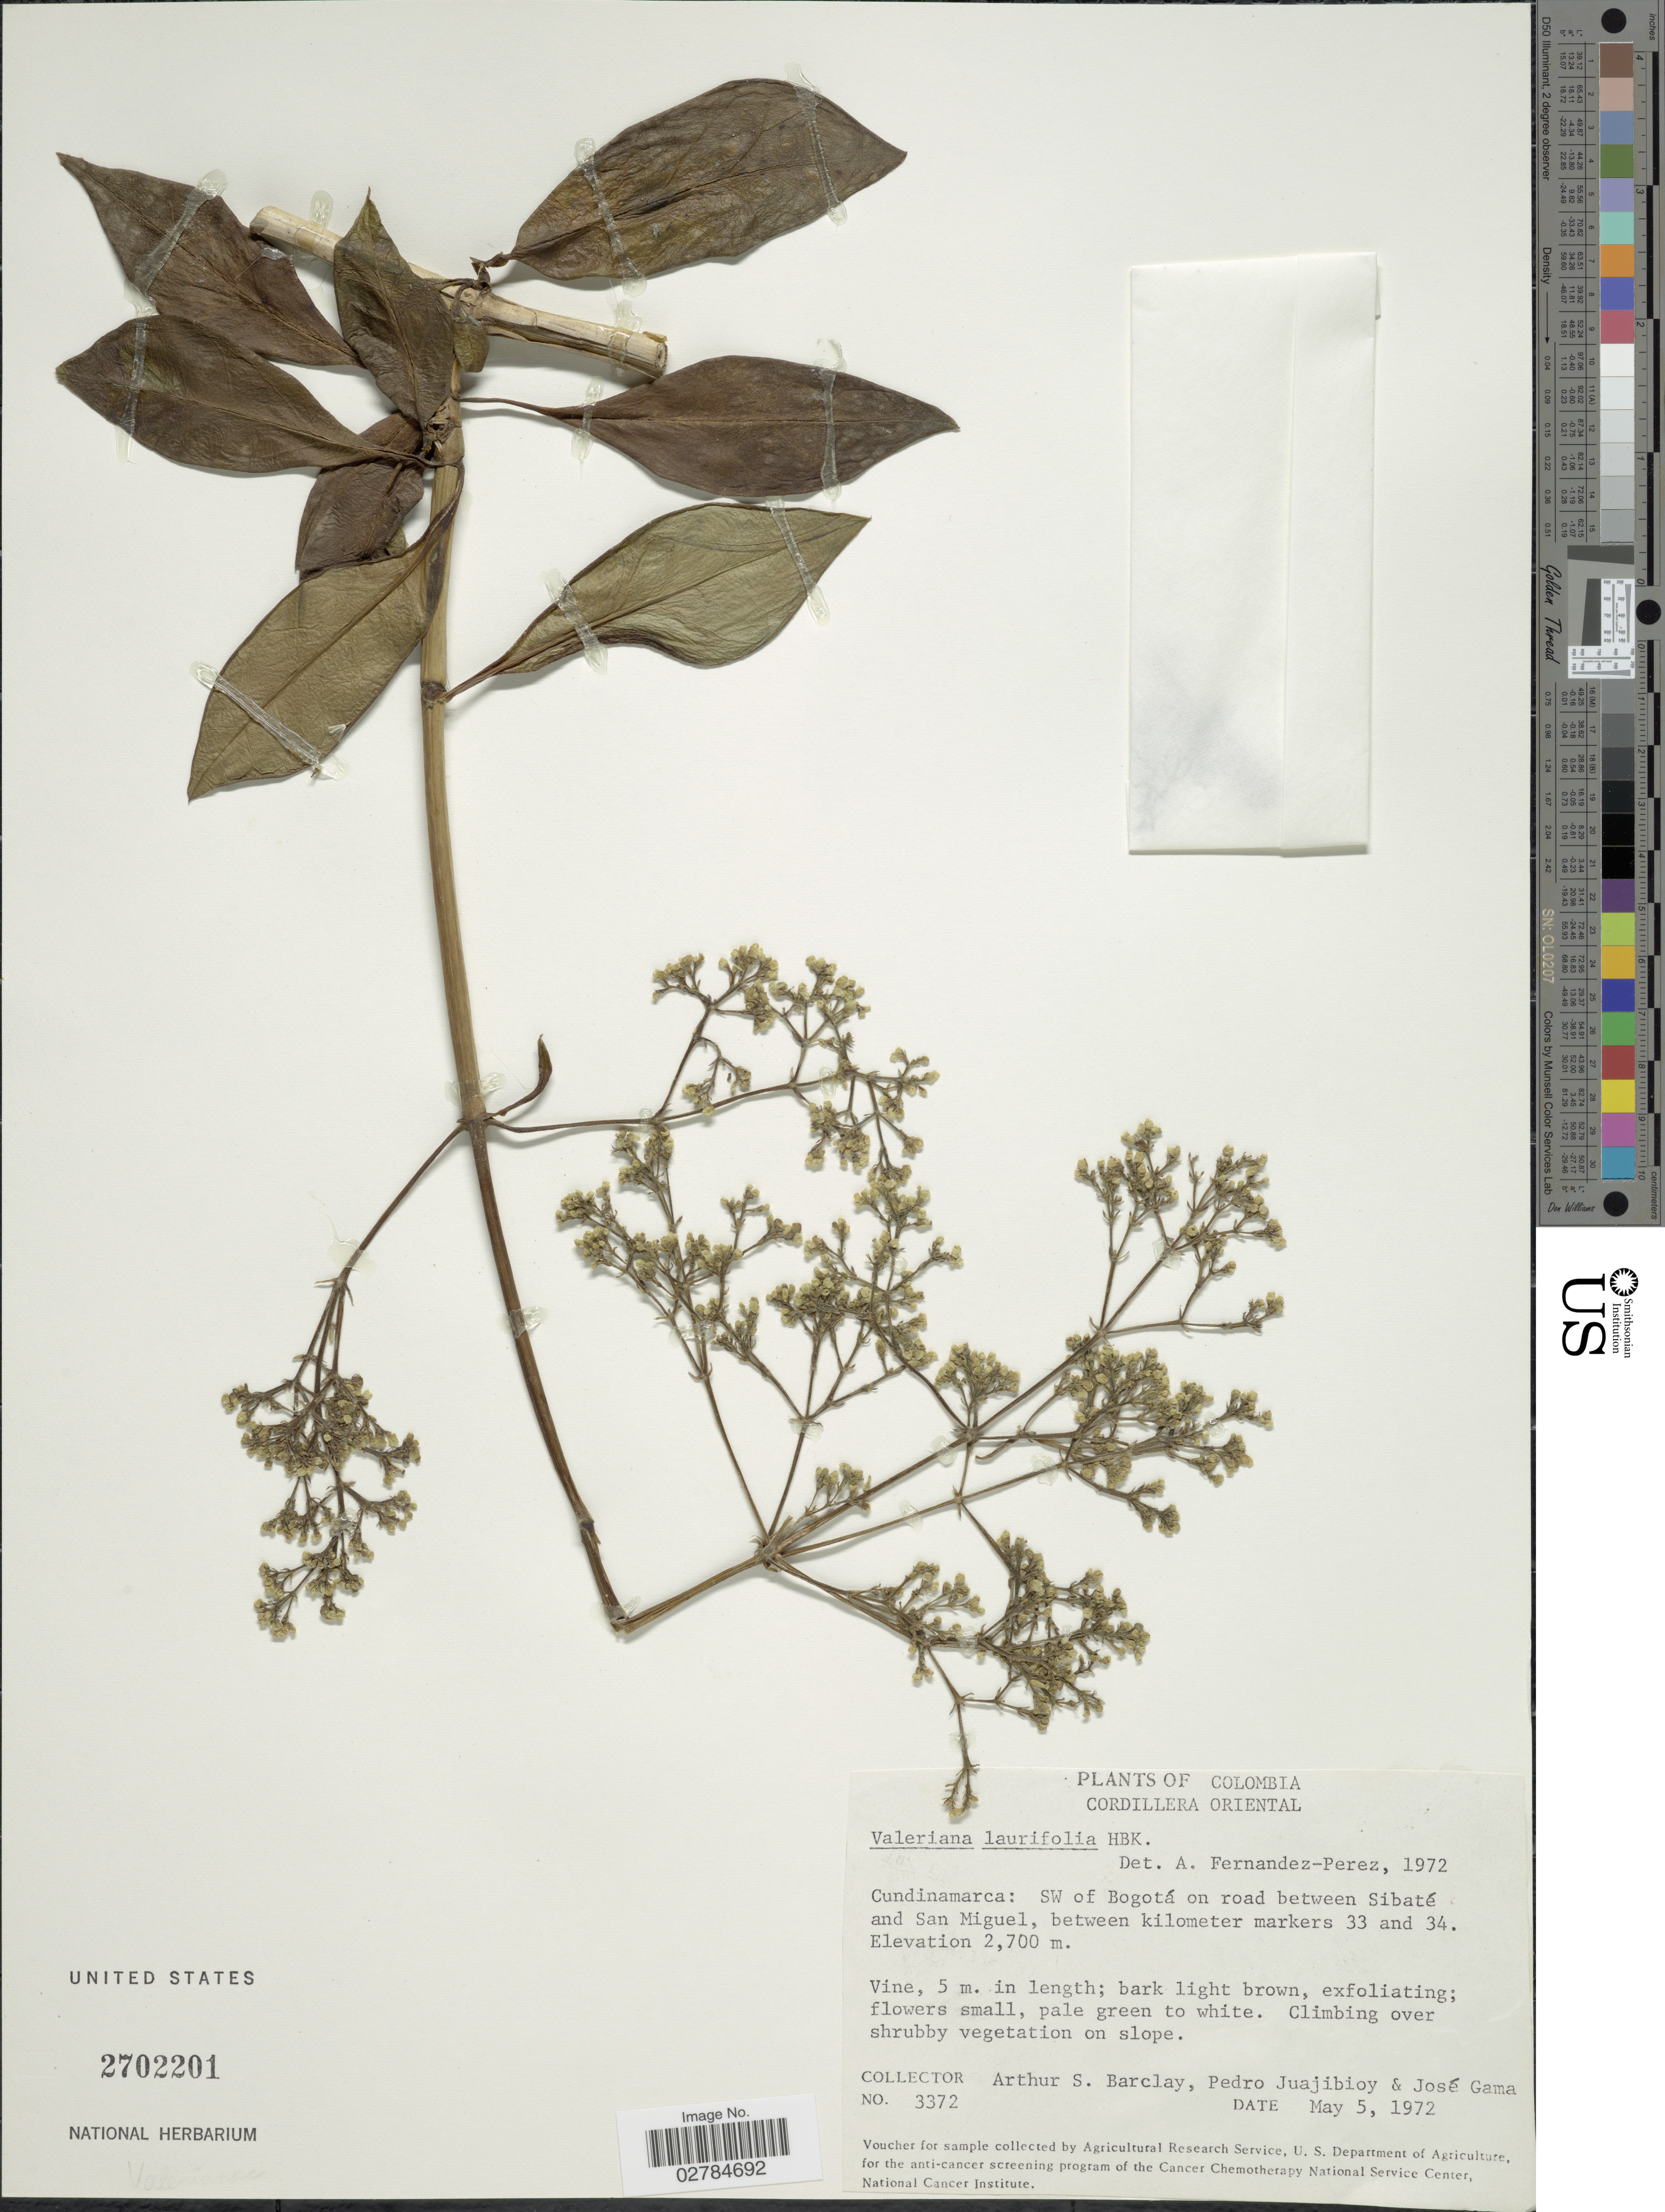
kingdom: Plantae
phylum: Tracheophyta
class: Magnoliopsida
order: Dipsacales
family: Caprifoliaceae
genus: Valeriana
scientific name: Valeriana laurifolia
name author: Kunth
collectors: A. S. Barclay, P. Juajibioy & J. Gama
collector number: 3372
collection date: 1972-05-05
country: Colombia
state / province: Cundinamarca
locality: Cordillera Oriental. Cundinamarca: SW of Bogotá on road between Sibaté and San Miquel, between kilometer markers 33 and 34.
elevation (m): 2700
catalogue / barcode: US 2702201